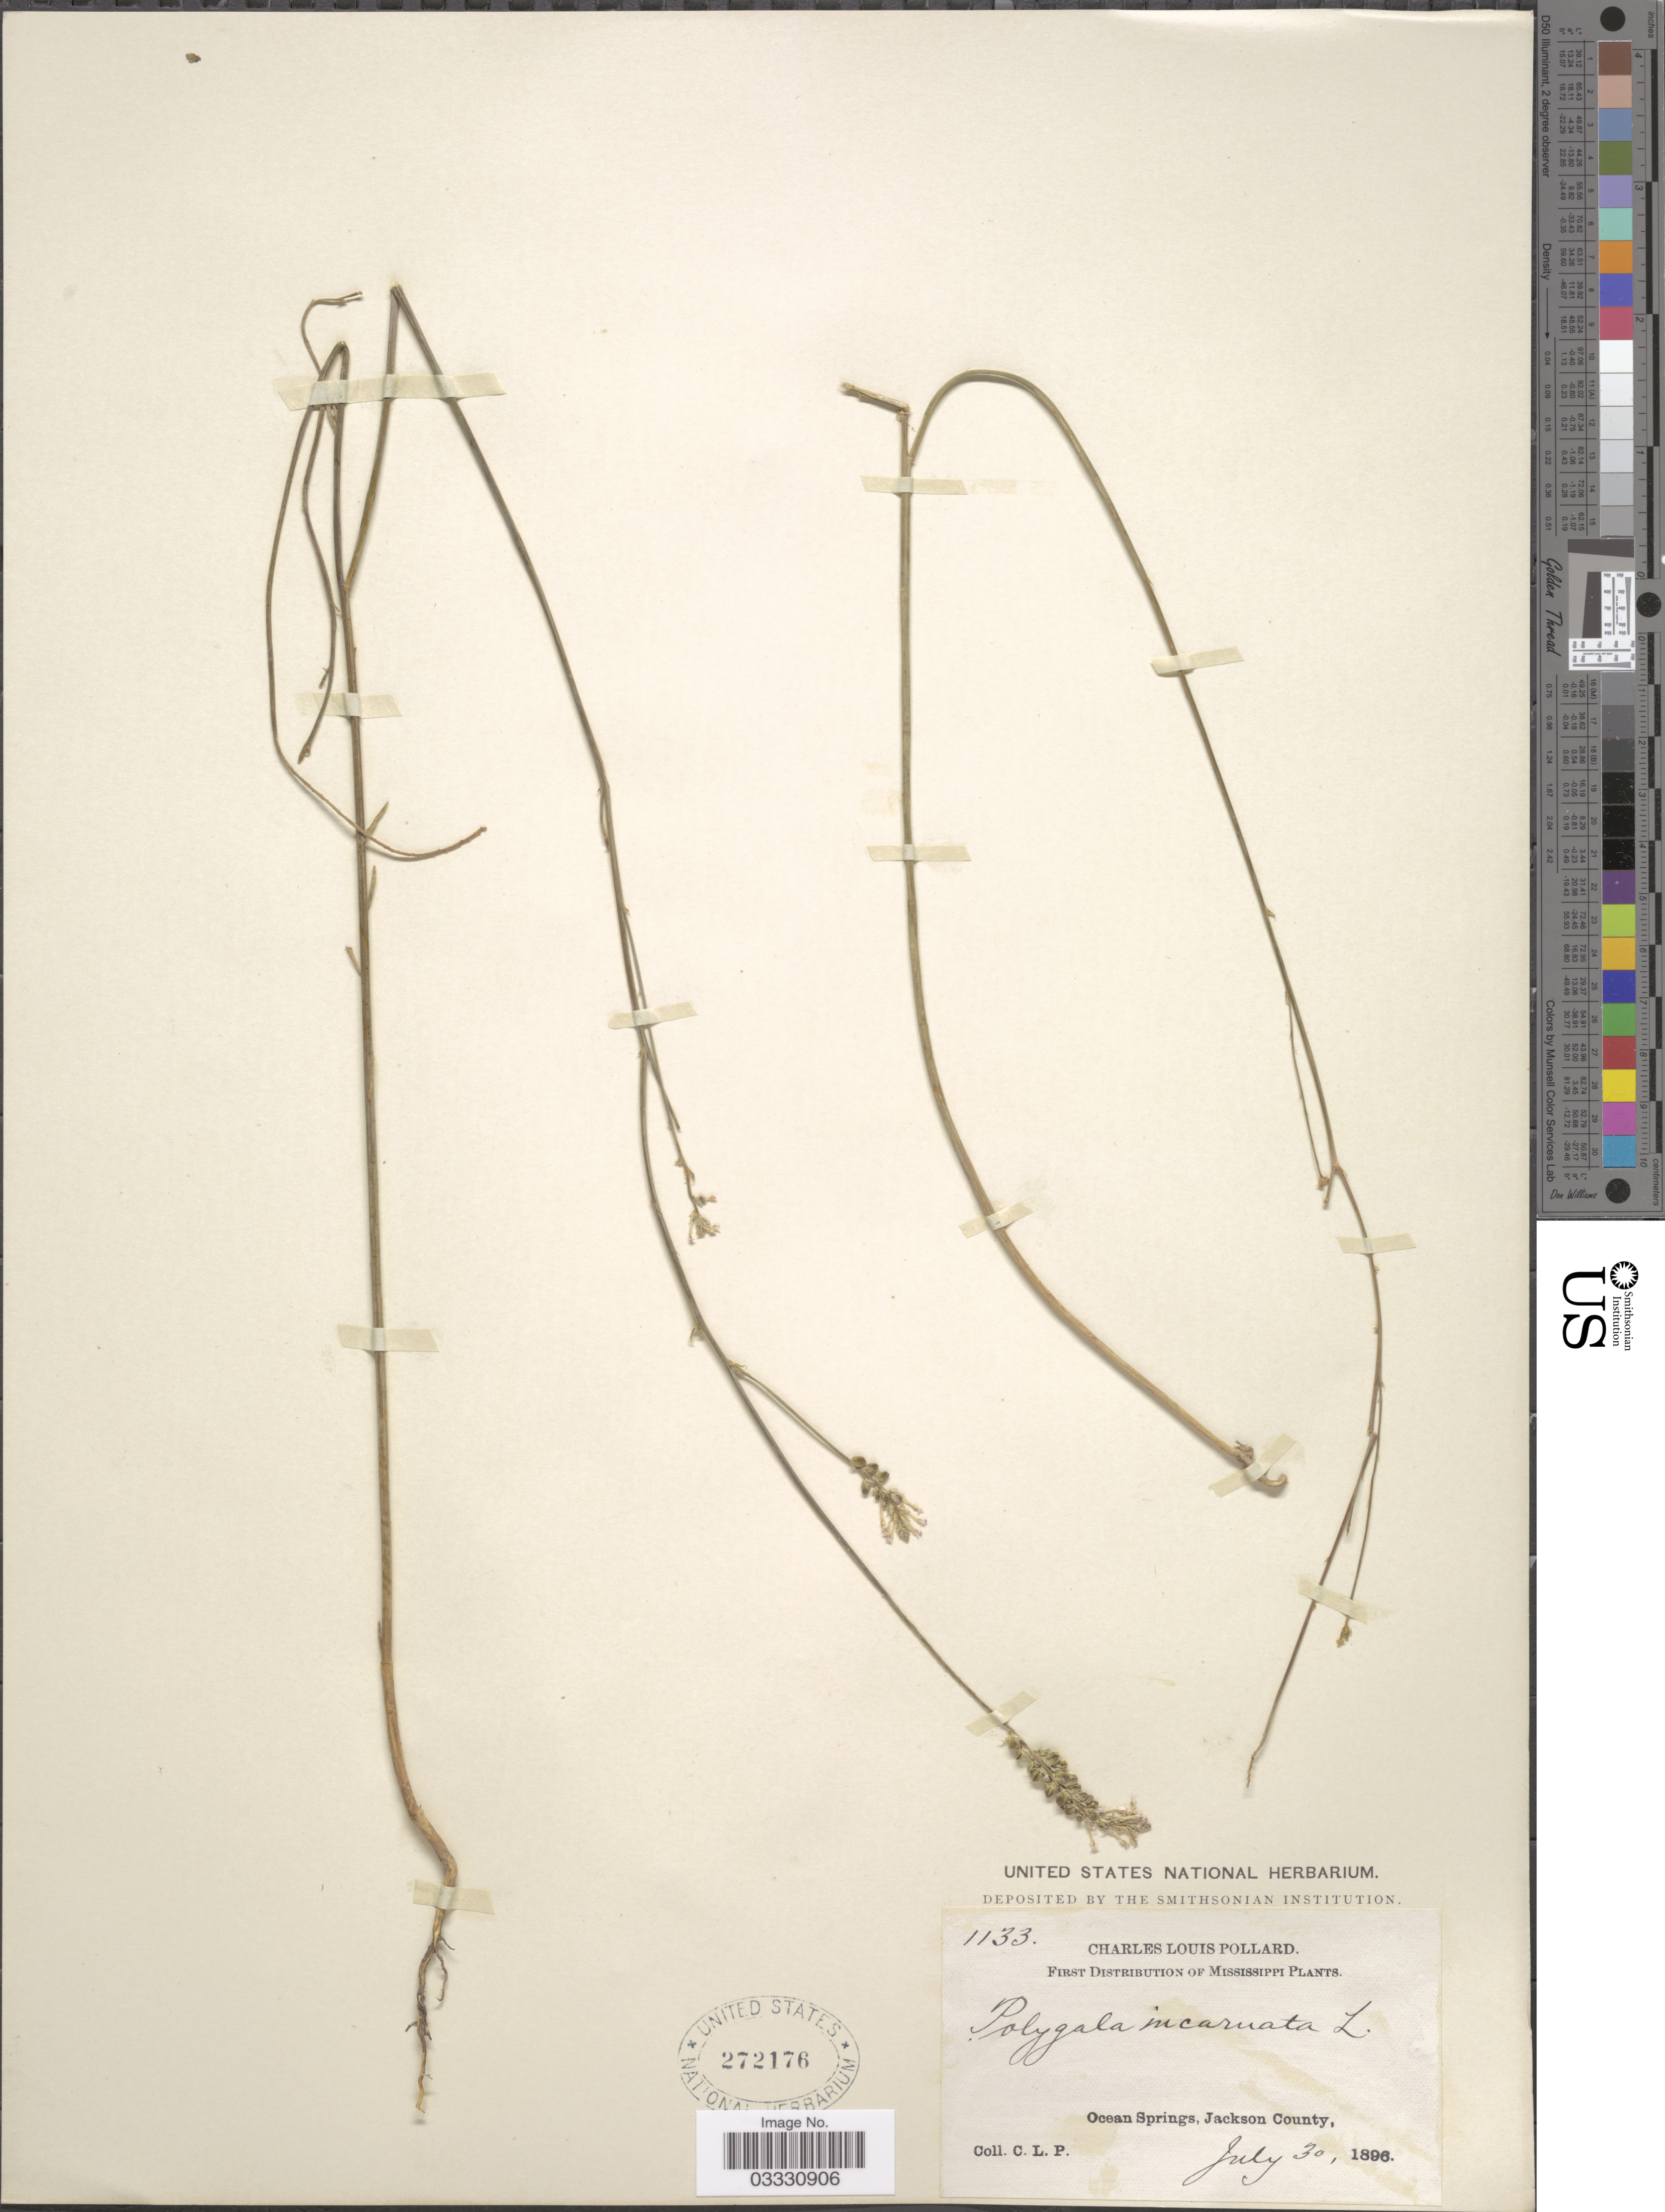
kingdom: Plantae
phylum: Tracheophyta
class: Magnoliopsida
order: Fabales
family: Polygalaceae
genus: Polygala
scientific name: Polygala incarnata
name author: L.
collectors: C. L. Pollard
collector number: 1133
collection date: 1896-07-30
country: United States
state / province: Mississippi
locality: Ocean Springs, Jackson County.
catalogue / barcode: US 272176